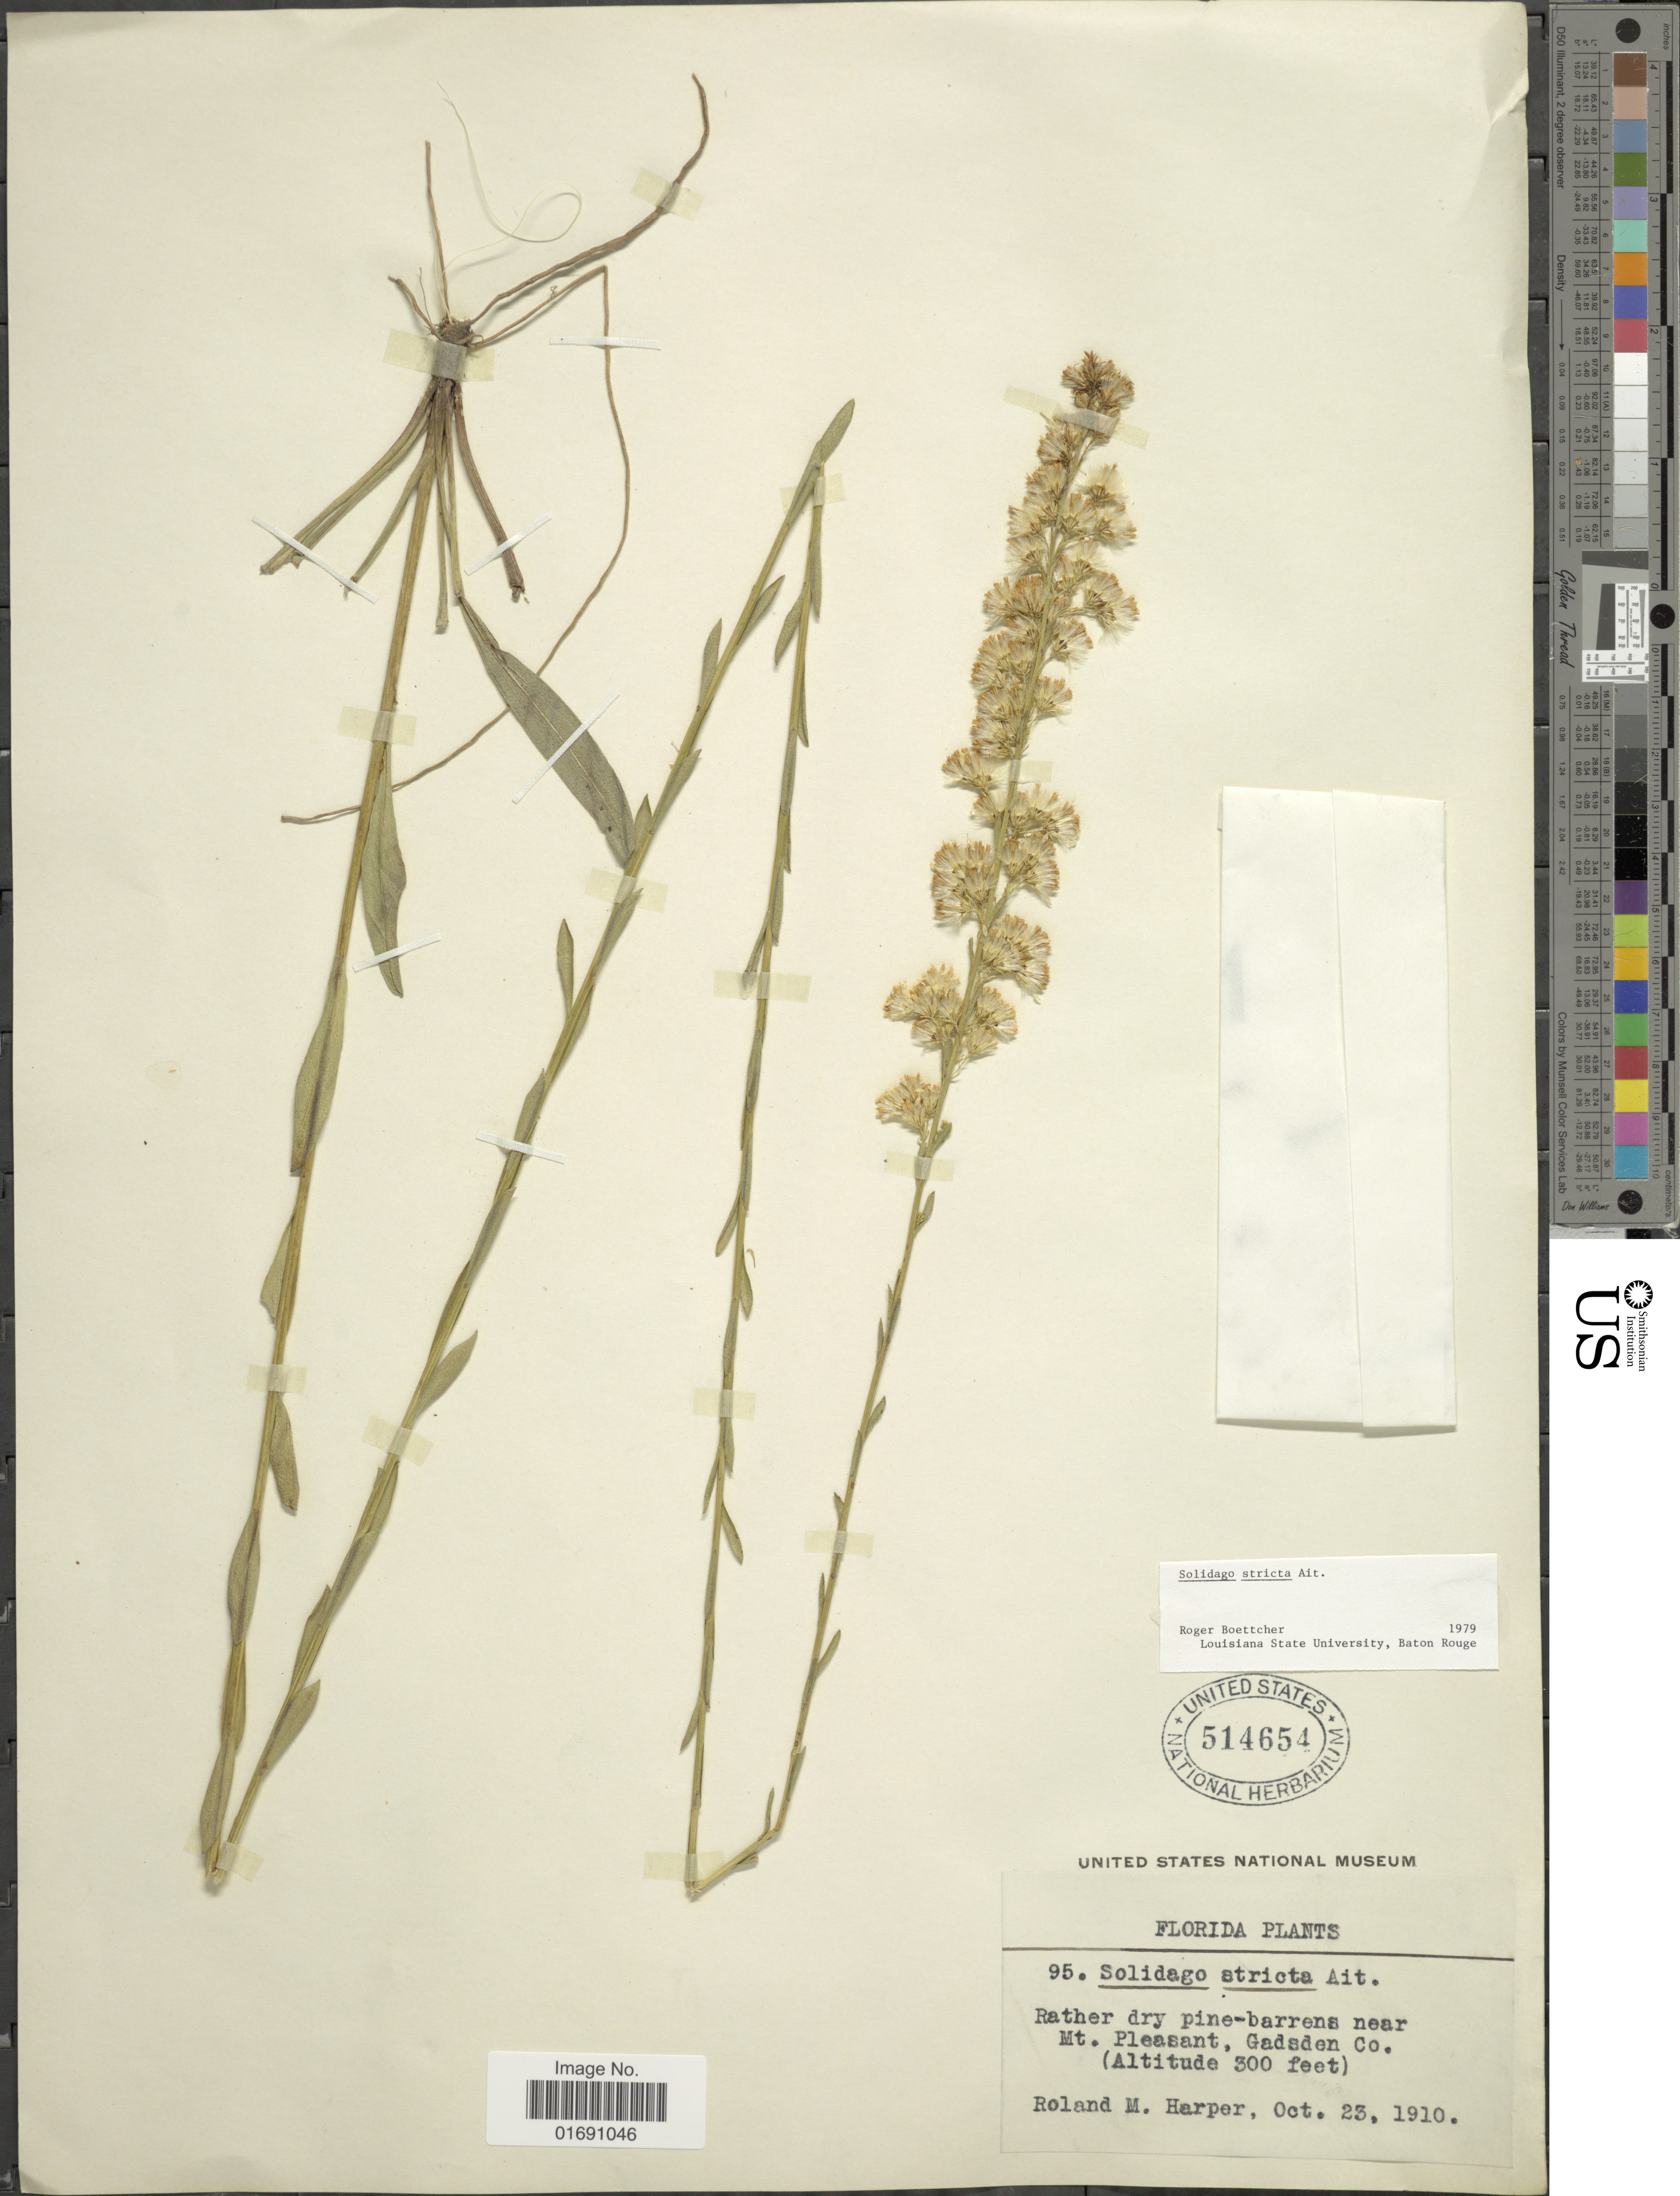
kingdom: Plantae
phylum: Tracheophyta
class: Magnoliopsida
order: Asterales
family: Asteraceae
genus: Solidago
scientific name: Solidago stricta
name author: Aiton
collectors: R. M. Harper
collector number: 95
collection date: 1910-10-23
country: United States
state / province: Florida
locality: Rather dry pine-barrens near Mt. Pleasant, Gadsen Co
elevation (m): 91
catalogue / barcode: US 514654